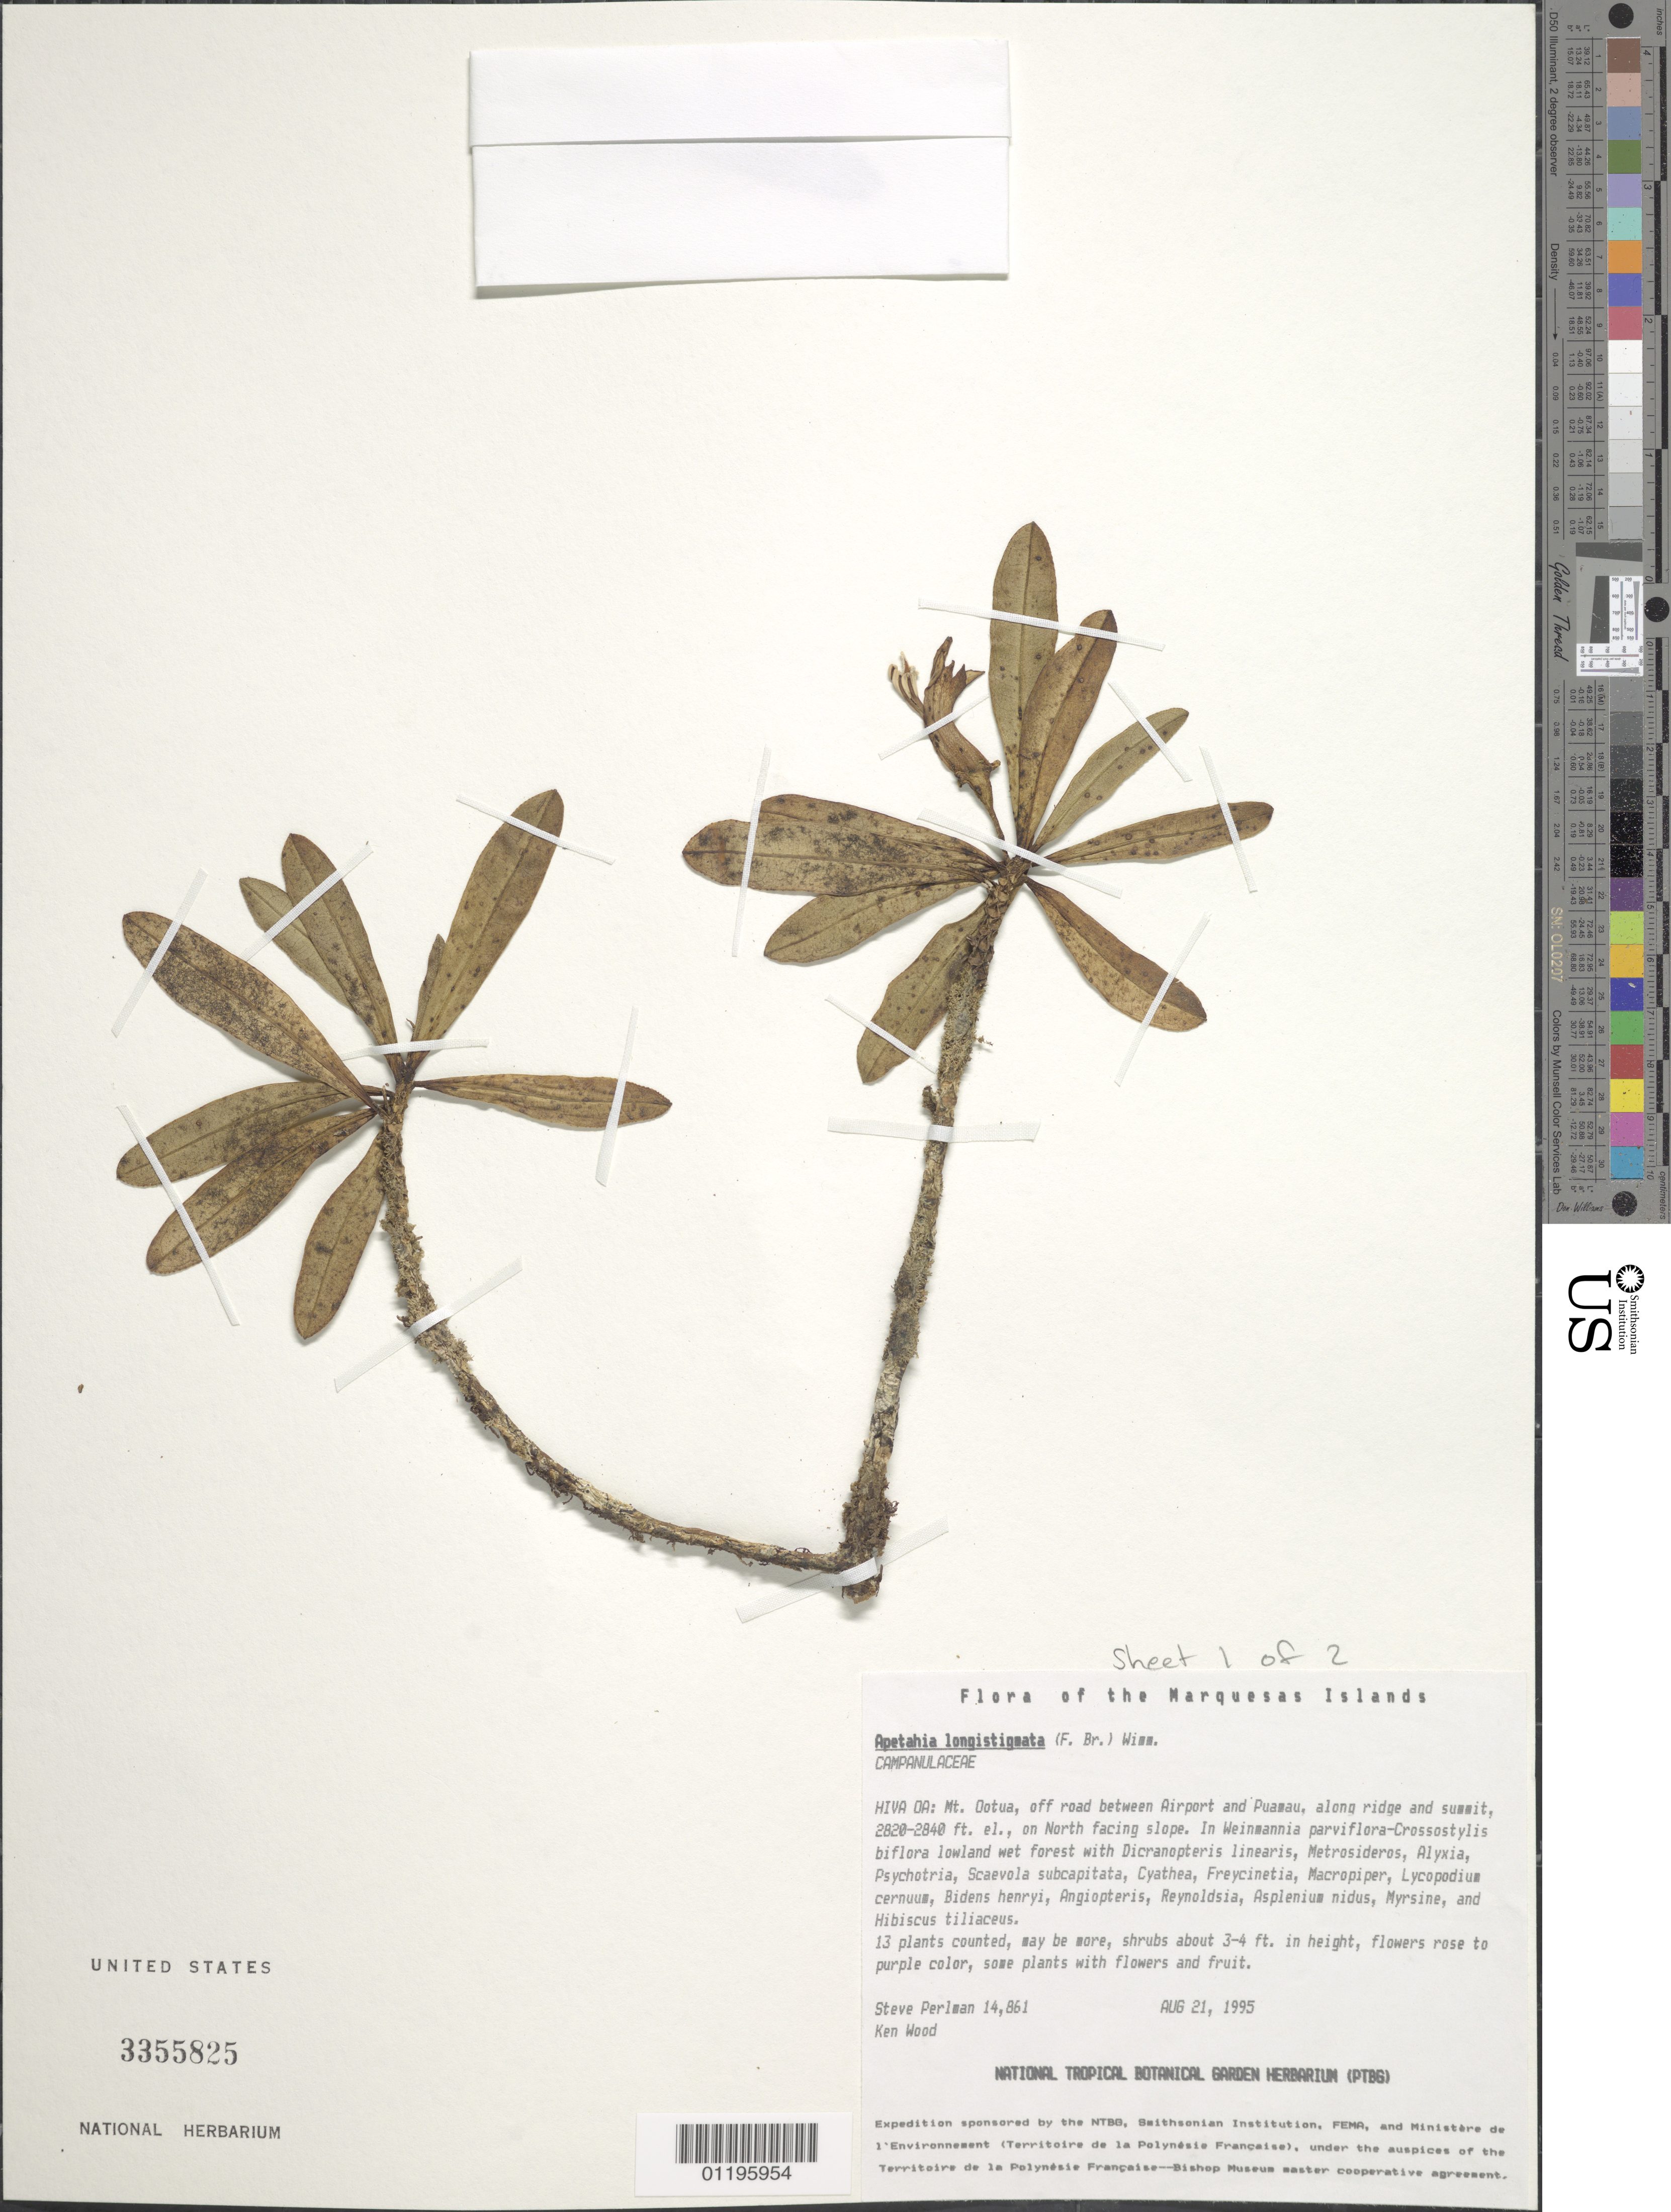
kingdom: Plantae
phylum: Tracheophyta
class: Magnoliopsida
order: Asterales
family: Campanulaceae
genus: Apetahia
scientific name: Apetahia longistigmata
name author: (F. Br.) E. Wimm.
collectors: S. P. Perlman & K. R. Wood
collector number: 14861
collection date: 1995-08-21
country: French Polynesia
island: Hiva Oa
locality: Mt. Ootua, off road between Airport and Puamau, along ridge and summit, on N facing slope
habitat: In Weinmannia parviflora- Crossostylis biflora lowland wet forest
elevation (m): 860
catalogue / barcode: US 3355825